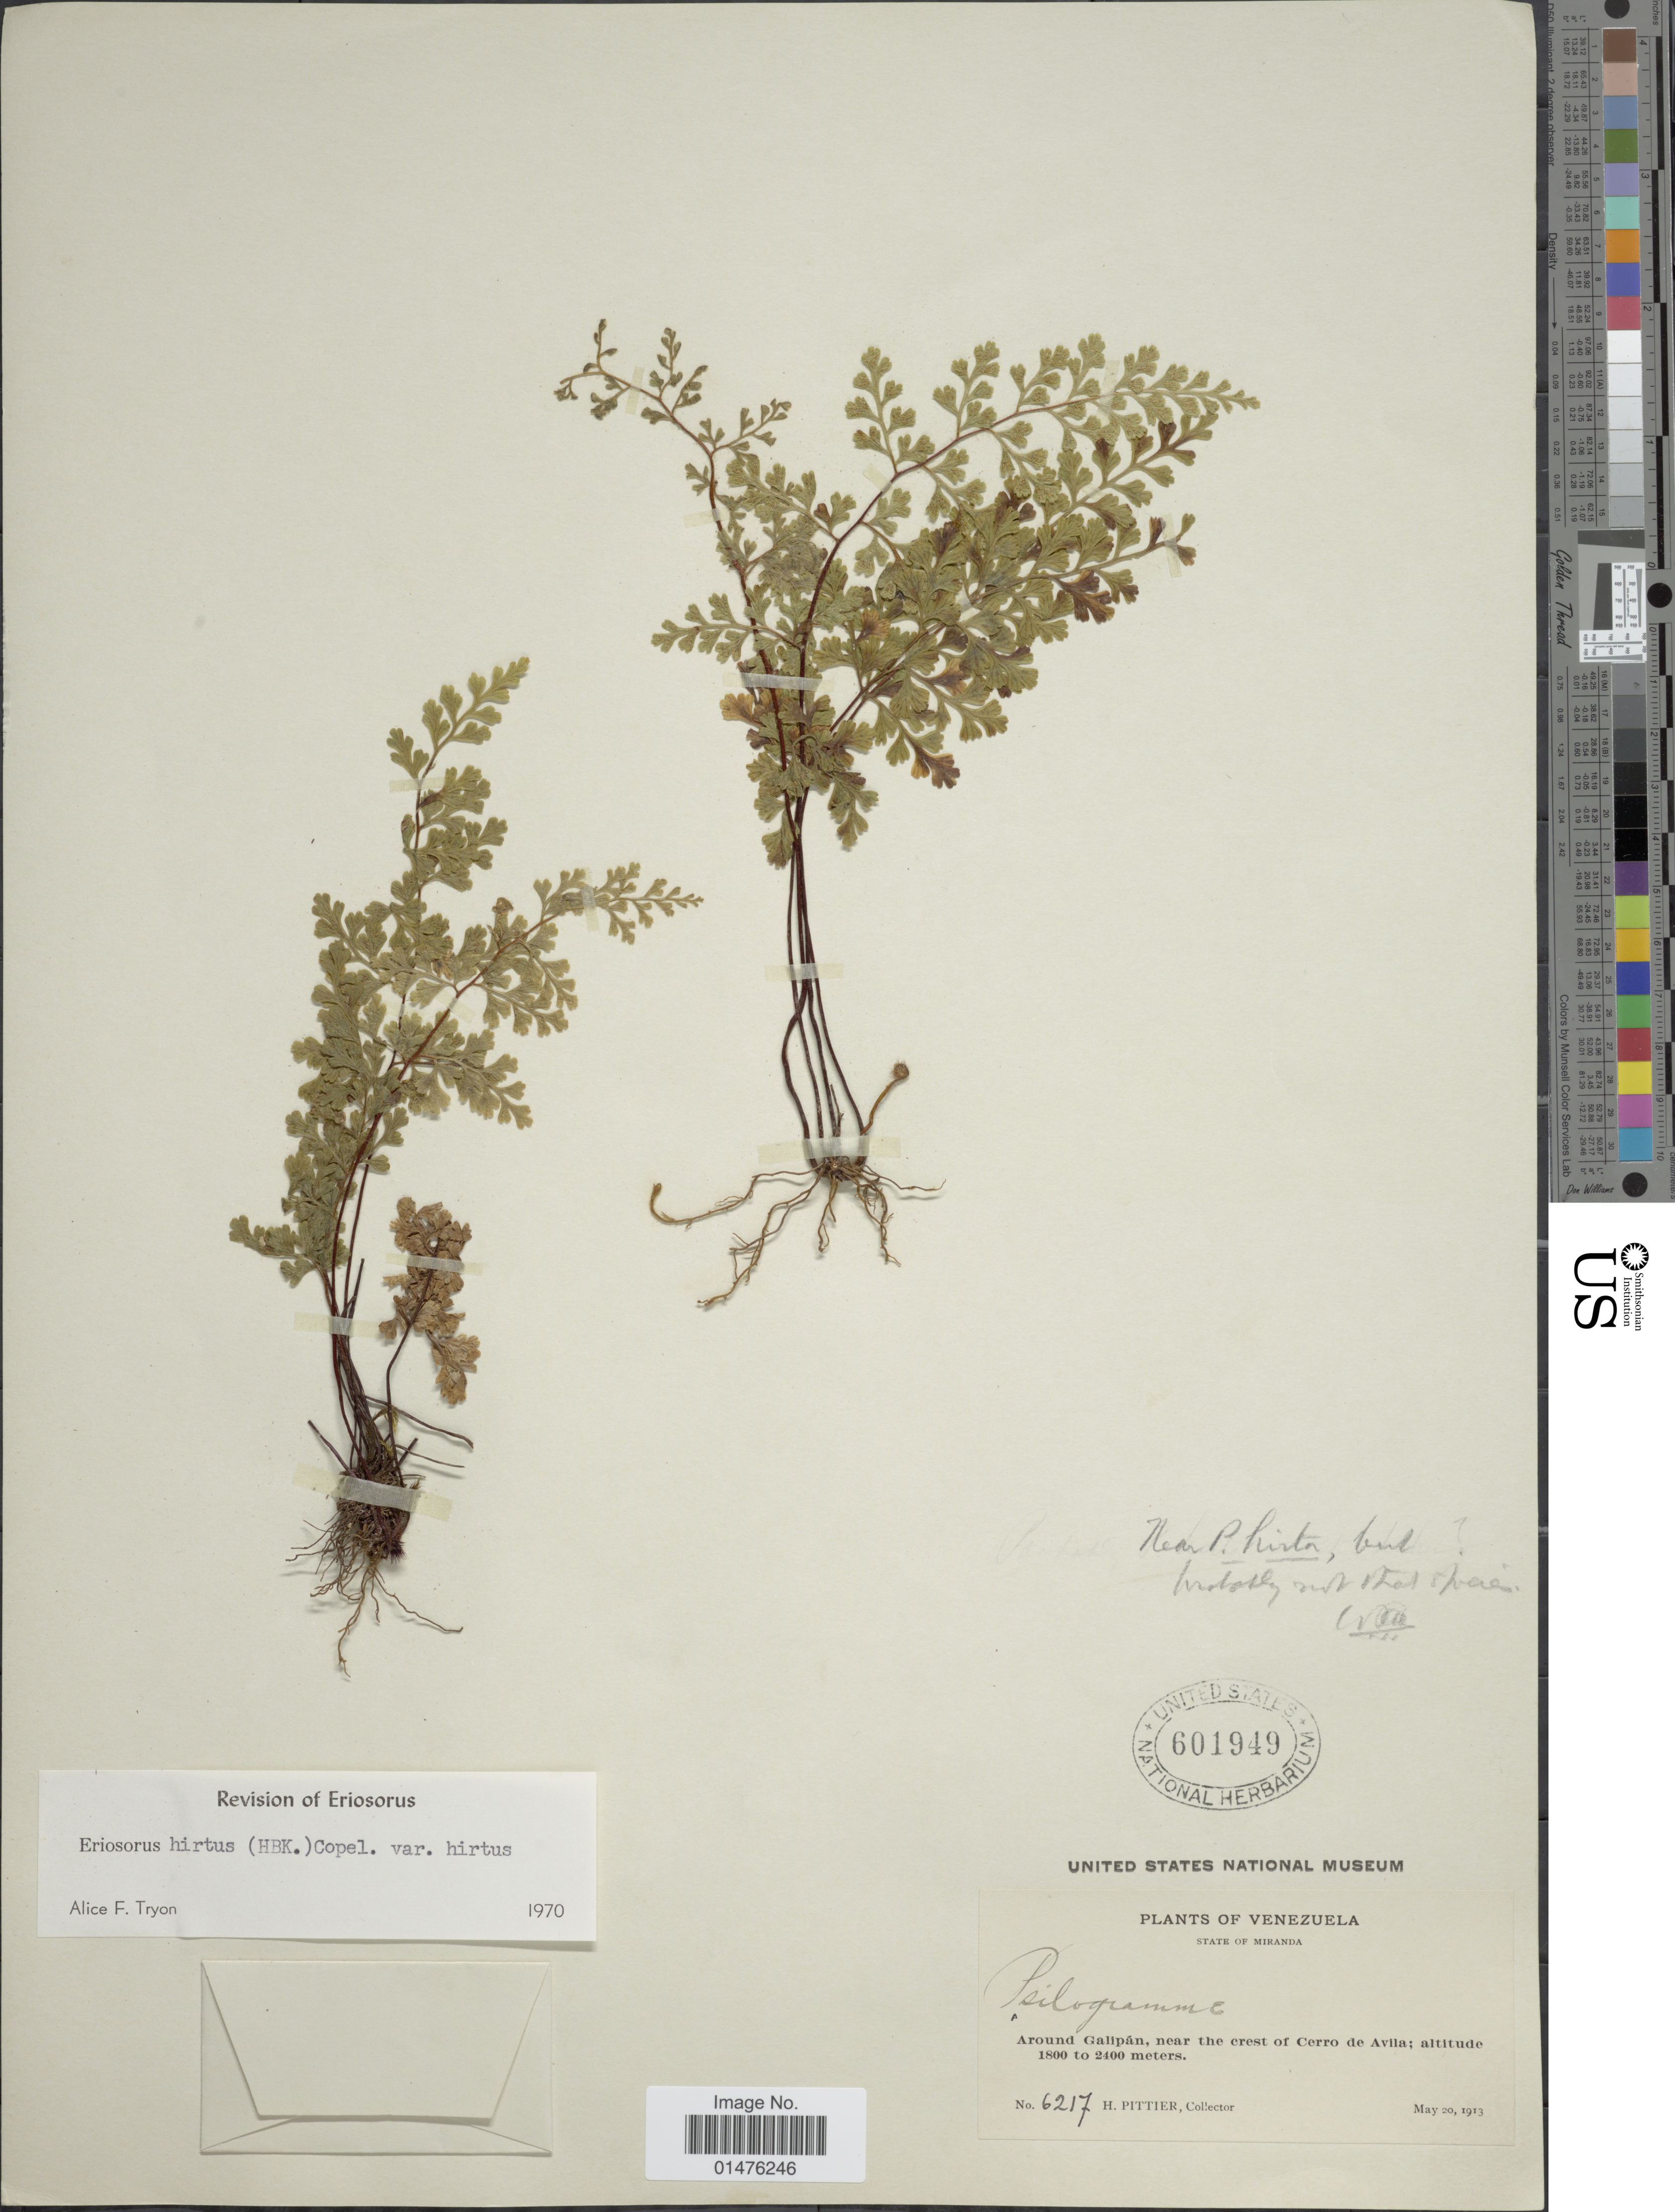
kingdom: Plantae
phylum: Tracheophyta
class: Polypodiopsida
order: Polypodiales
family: Pteridaceae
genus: Jamesonia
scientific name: Jamesonia hirta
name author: (Kunth) Christenh.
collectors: H. F. Pittier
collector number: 6217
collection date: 1913-05-20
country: Venezuela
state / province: Miranda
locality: Around Galipán, near the crest of Cerro de Avila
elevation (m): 1800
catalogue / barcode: US 601949